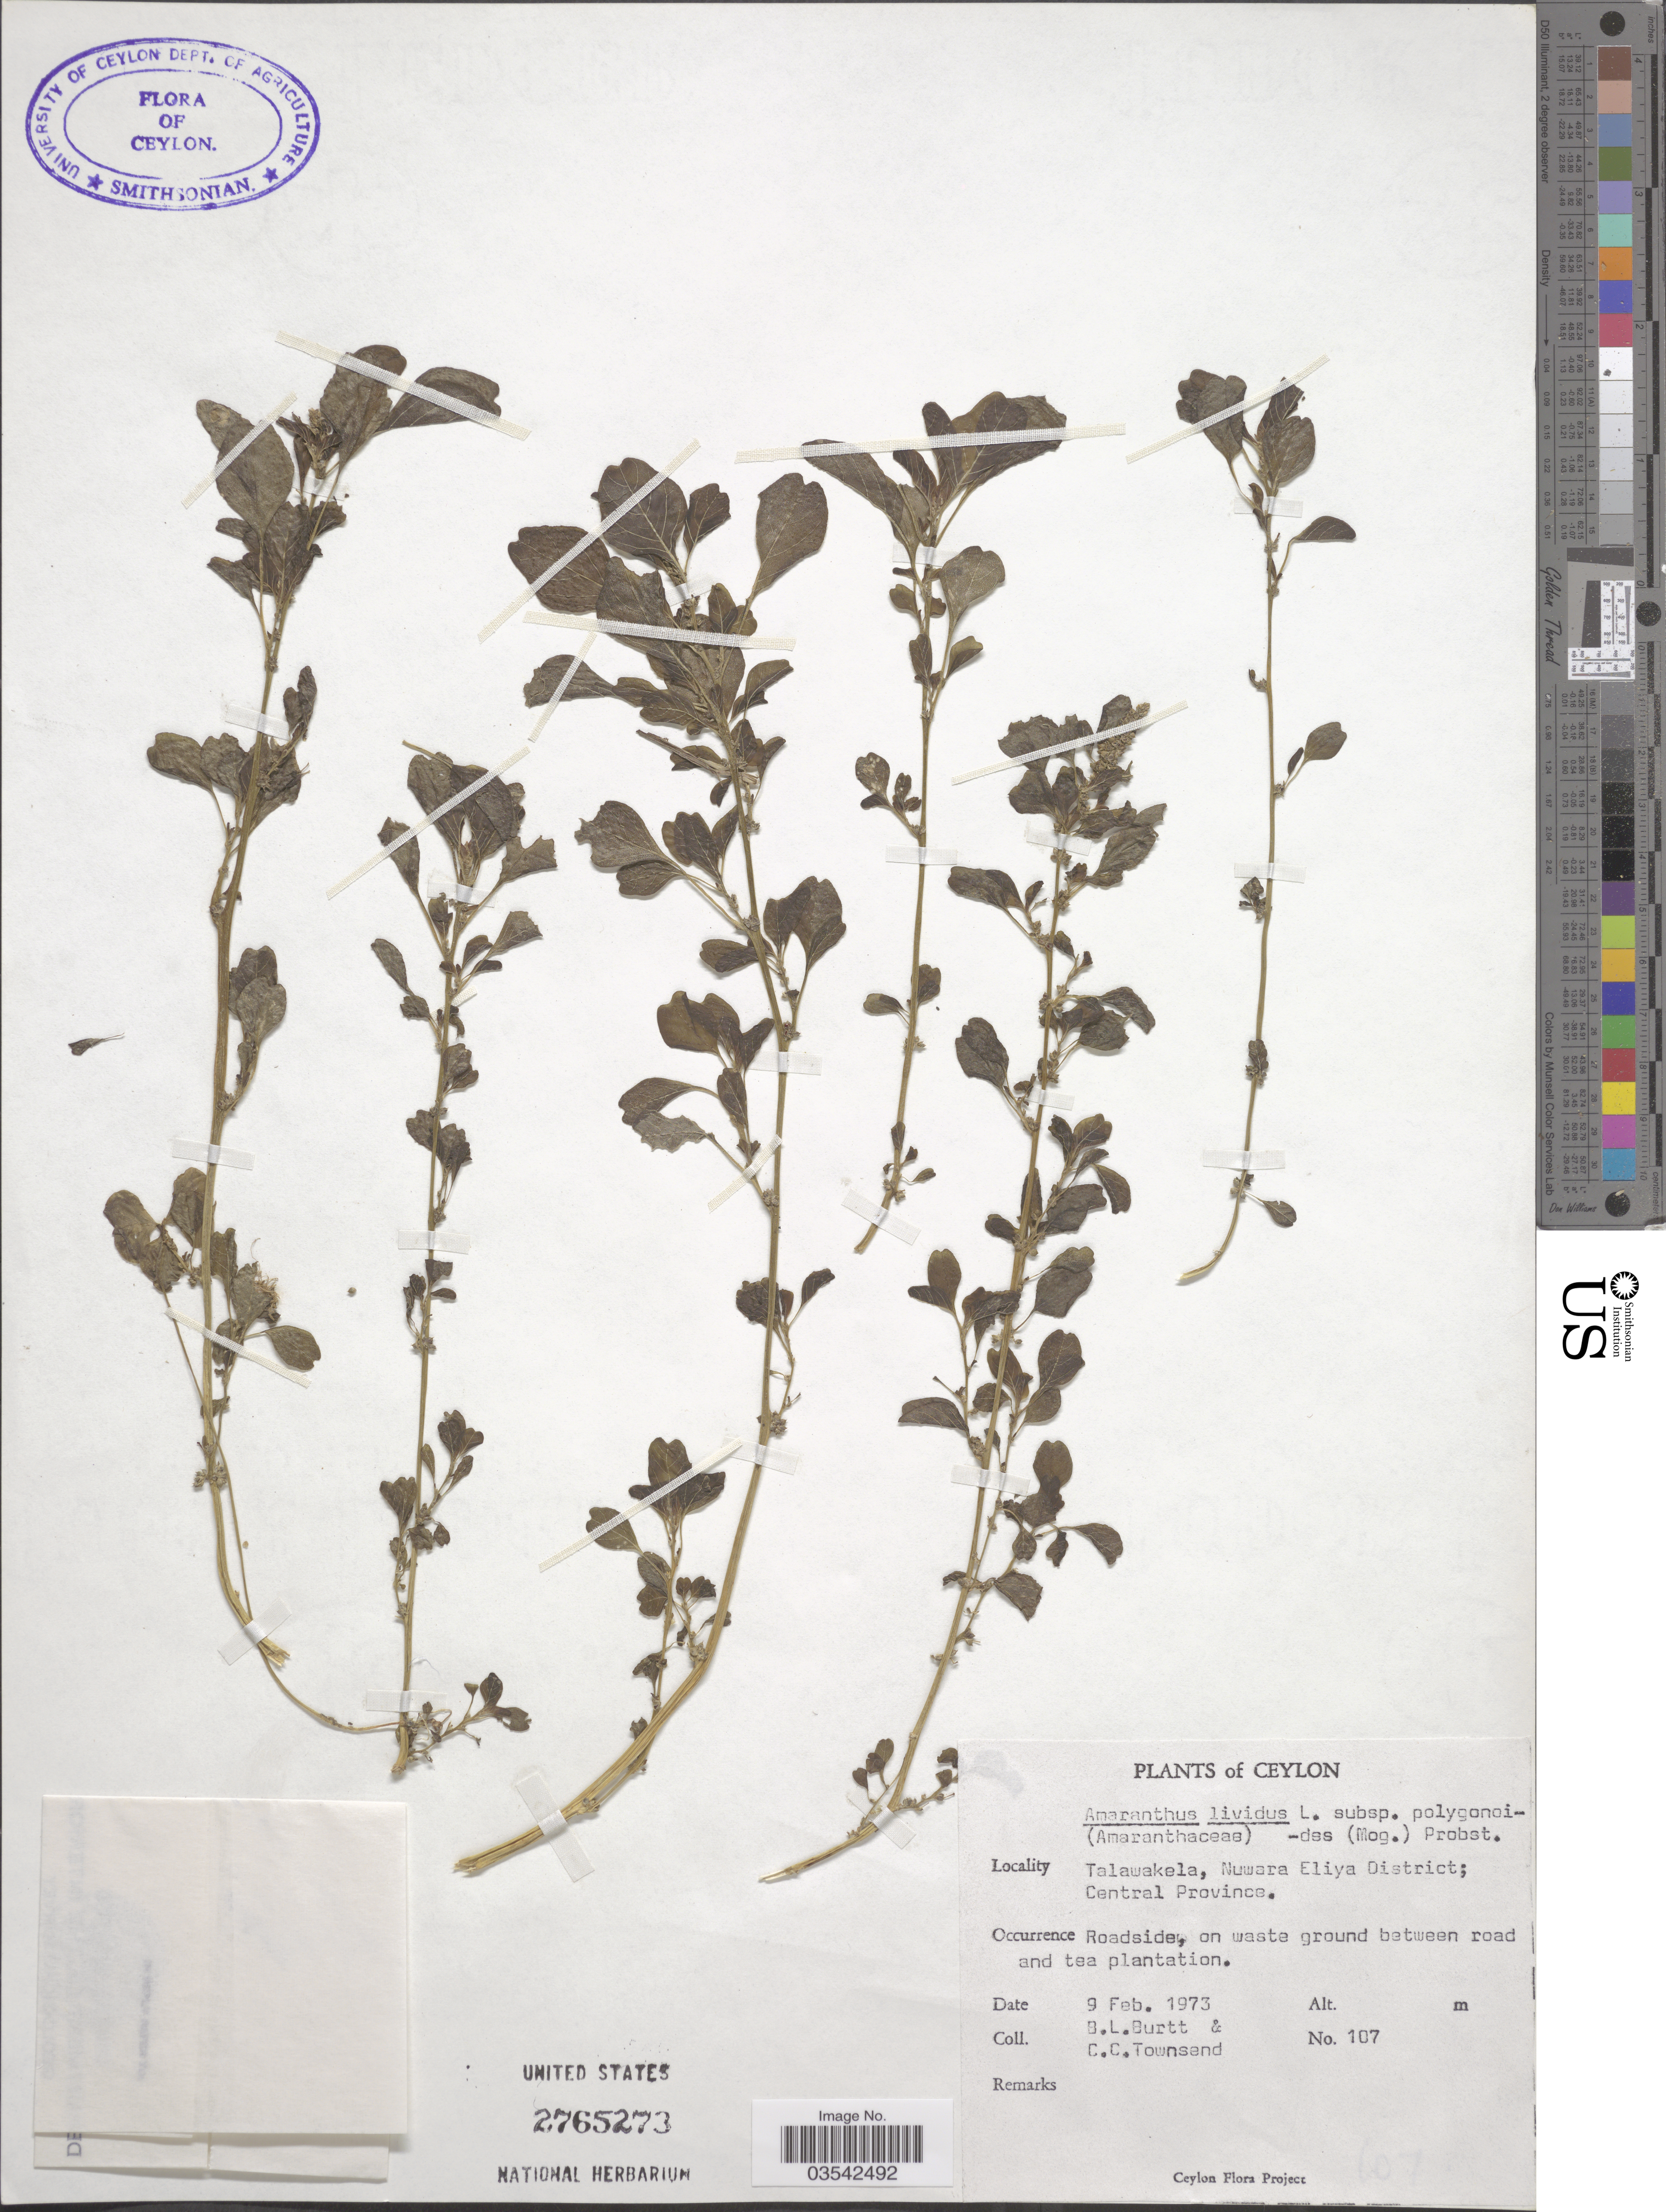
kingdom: Plantae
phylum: Tracheophyta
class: Magnoliopsida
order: Caryophyllales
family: Amaranthaceae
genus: Amaranthus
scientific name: Amaranthus lividus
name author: L.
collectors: B. L. Burtt & C. C. Townsend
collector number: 107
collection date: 1973-02-09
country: Sri Lanka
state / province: Central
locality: Ceylon. Talawakela, Nuwara Eliya District. Roadside, on waste ground between road and tea plantation.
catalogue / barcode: US 2765273